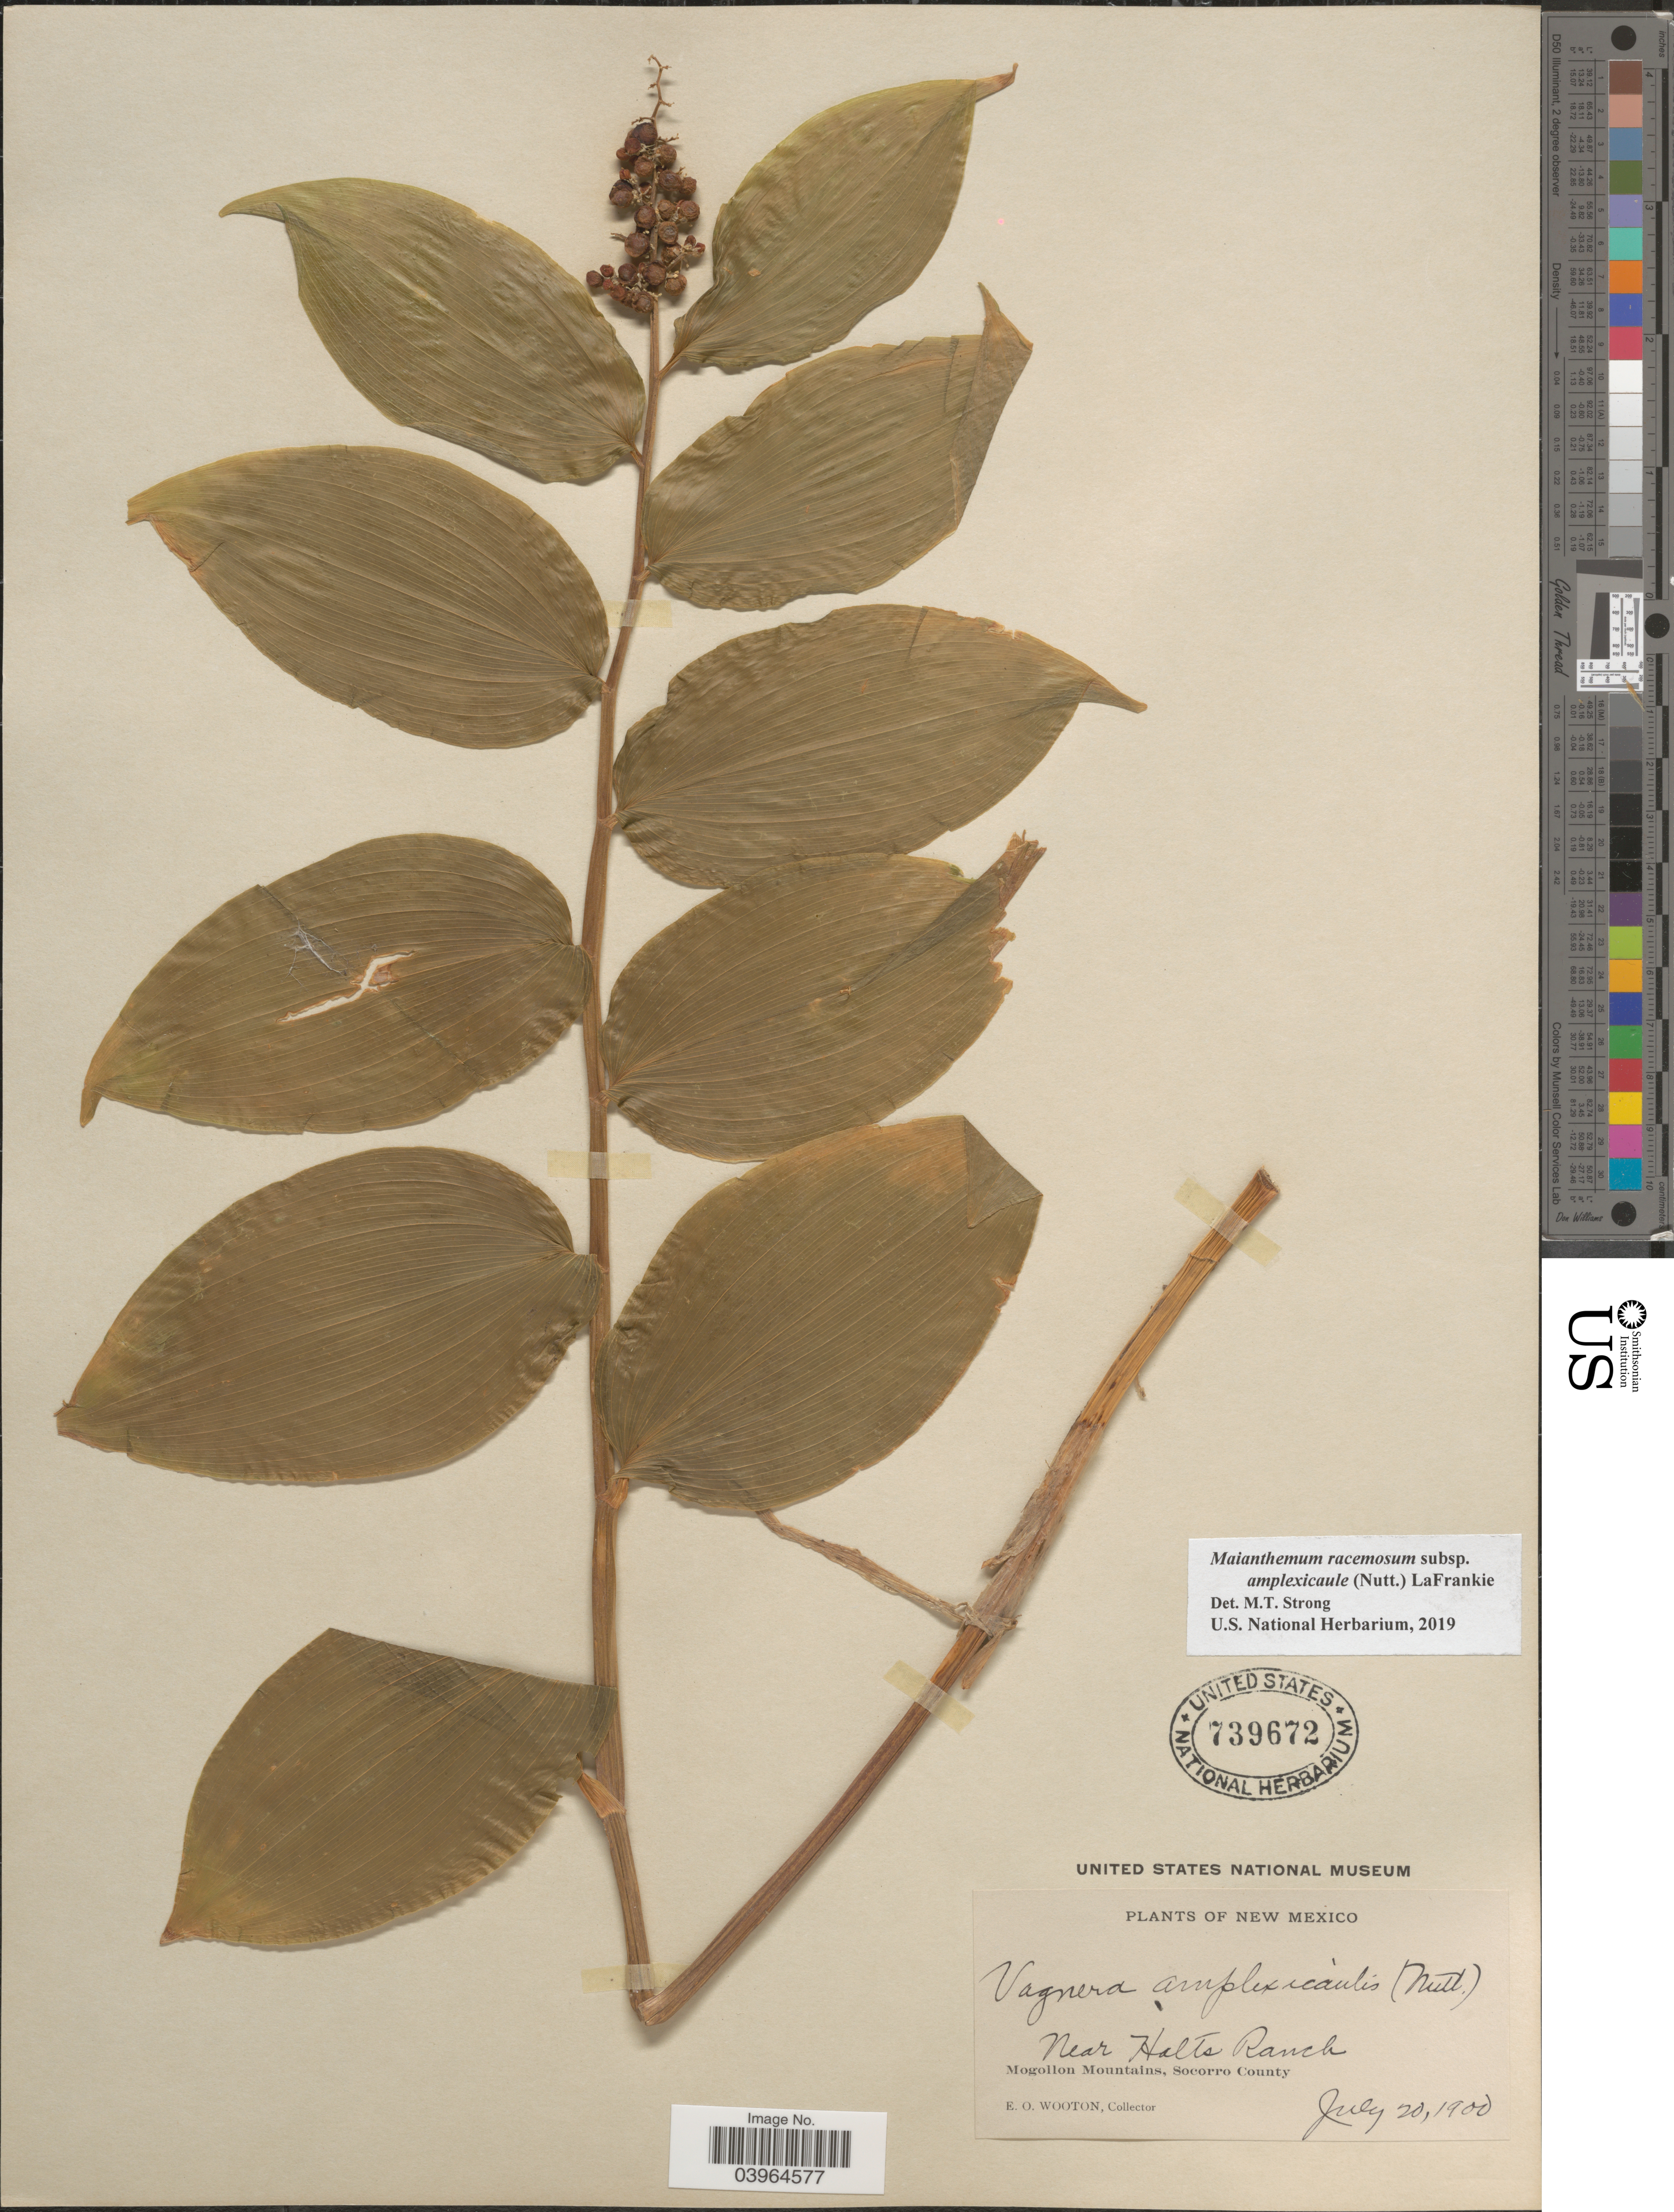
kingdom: Plantae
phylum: Tracheophyta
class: Liliopsida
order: Asparagales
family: Asparagaceae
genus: Maianthemum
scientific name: Maianthemum racemosum subsp. amplexicaule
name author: (Nutt.) LaFrankie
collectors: E. O. Wooton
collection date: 1900-07-20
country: United States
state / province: New Mexico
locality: Near Halts Ranch. Mogollon Mountains, Socorro County.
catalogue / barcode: US 739672